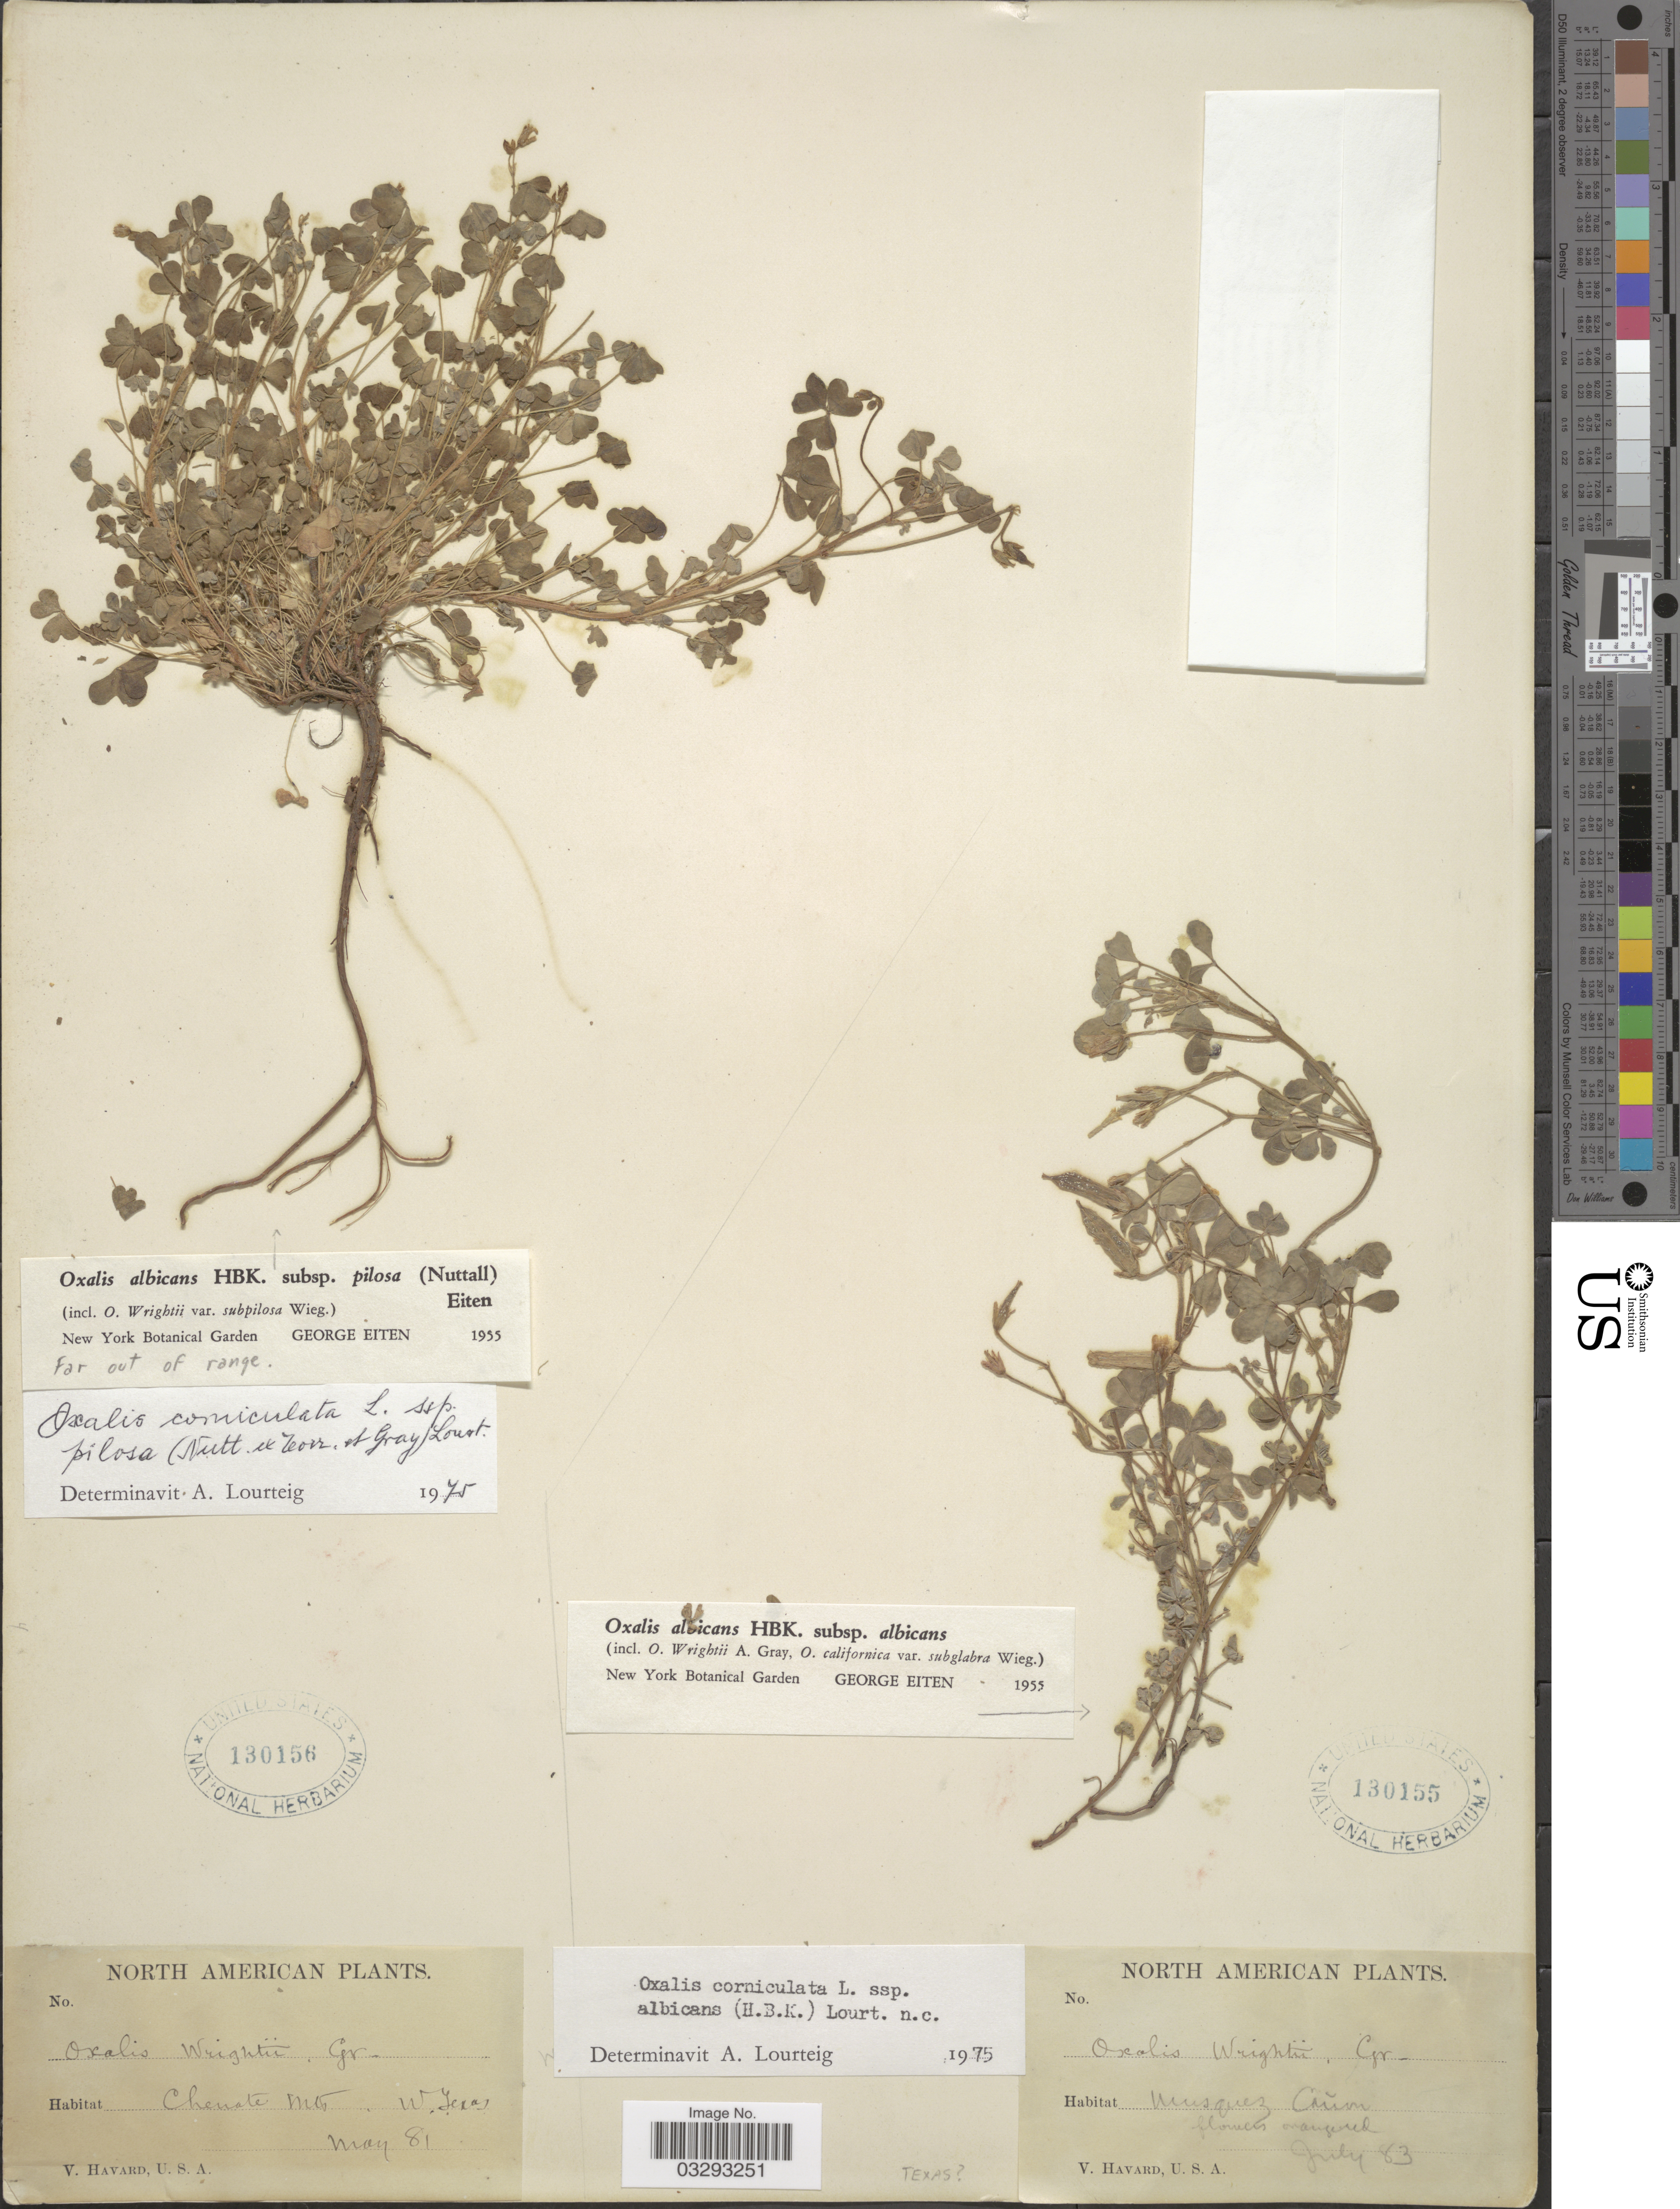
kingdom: Plantae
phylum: Tracheophyta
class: Magnoliopsida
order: Oxalidales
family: Oxalidaceae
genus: Oxalis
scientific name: Oxalis corniculata subsp. pilosa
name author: (Nutt.) Lourteig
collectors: V. Havard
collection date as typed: Transcribed d/m/y: /5/81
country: United States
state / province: Texas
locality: Chenate Mts. W. Texas.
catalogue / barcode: US 130156-2